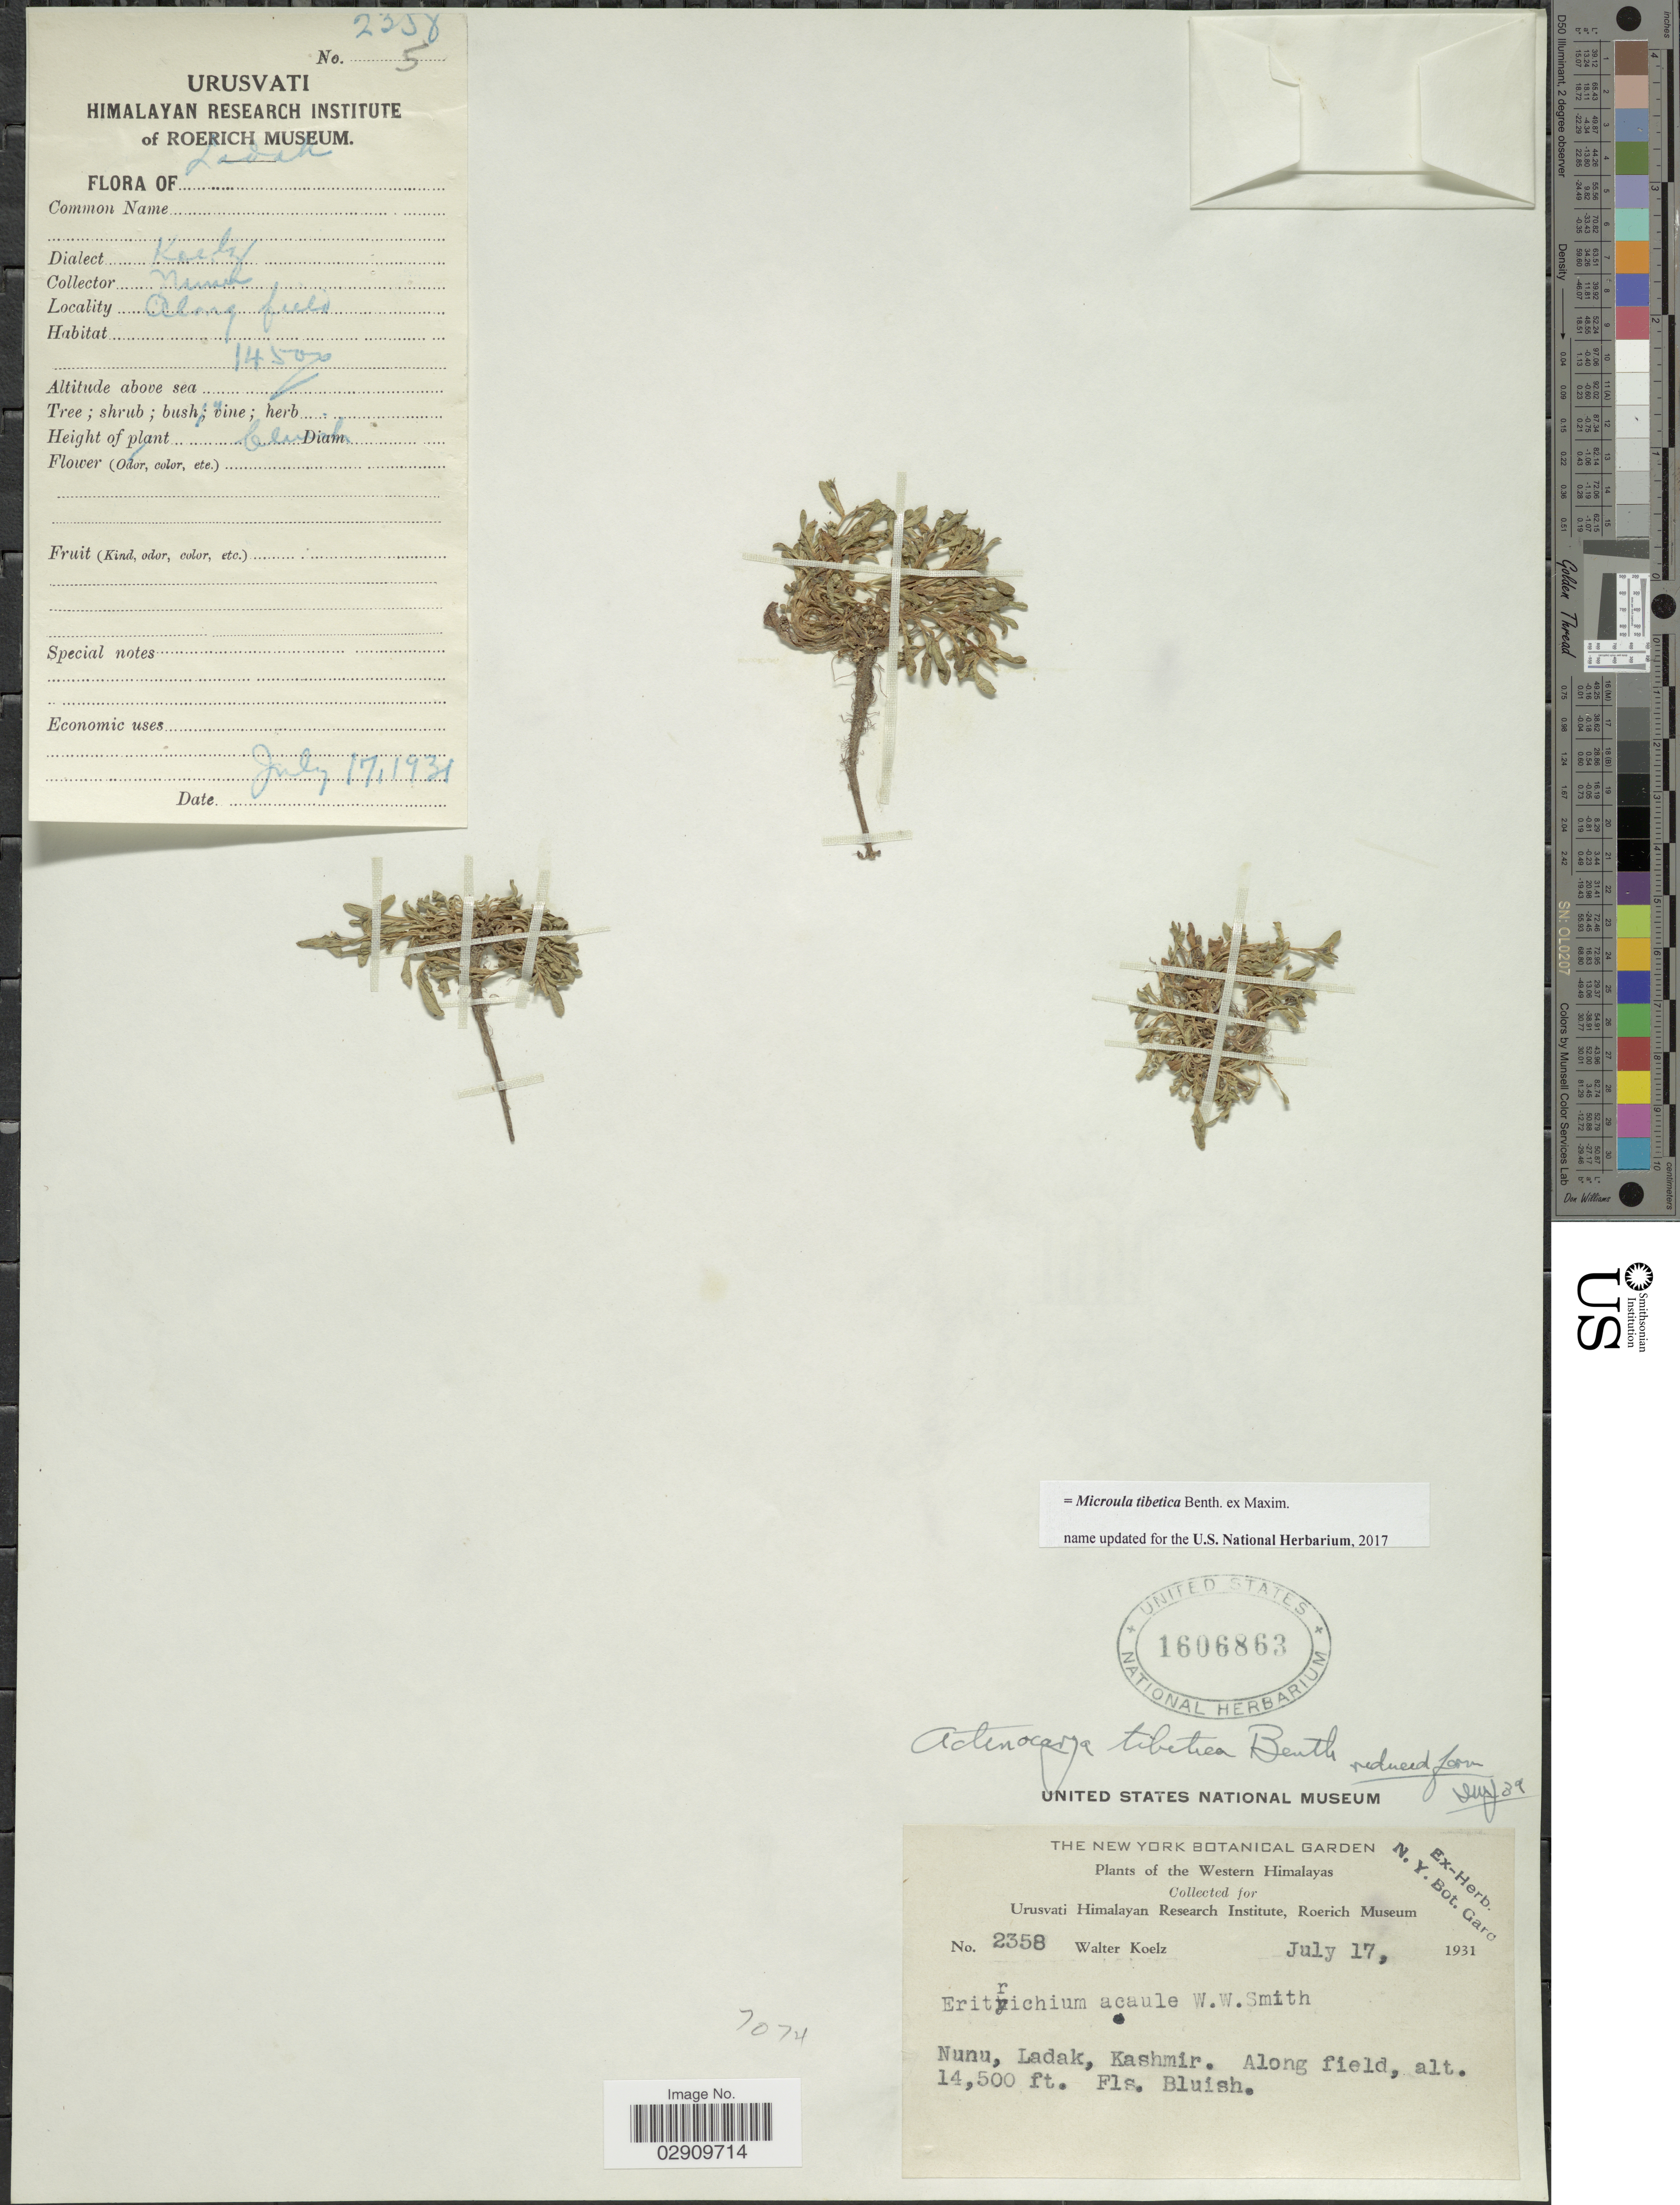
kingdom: Plantae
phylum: Tracheophyta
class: Magnoliopsida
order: Boraginales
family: Boraginaceae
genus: Microula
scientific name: Microula tibetica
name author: Benth.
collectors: W. N. Koelz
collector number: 2358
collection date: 1931-07-17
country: India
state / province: Ladakh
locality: Western Himalayas, Nunu, Ladak, Kashmir, Along field.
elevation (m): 4420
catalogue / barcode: US 1606863